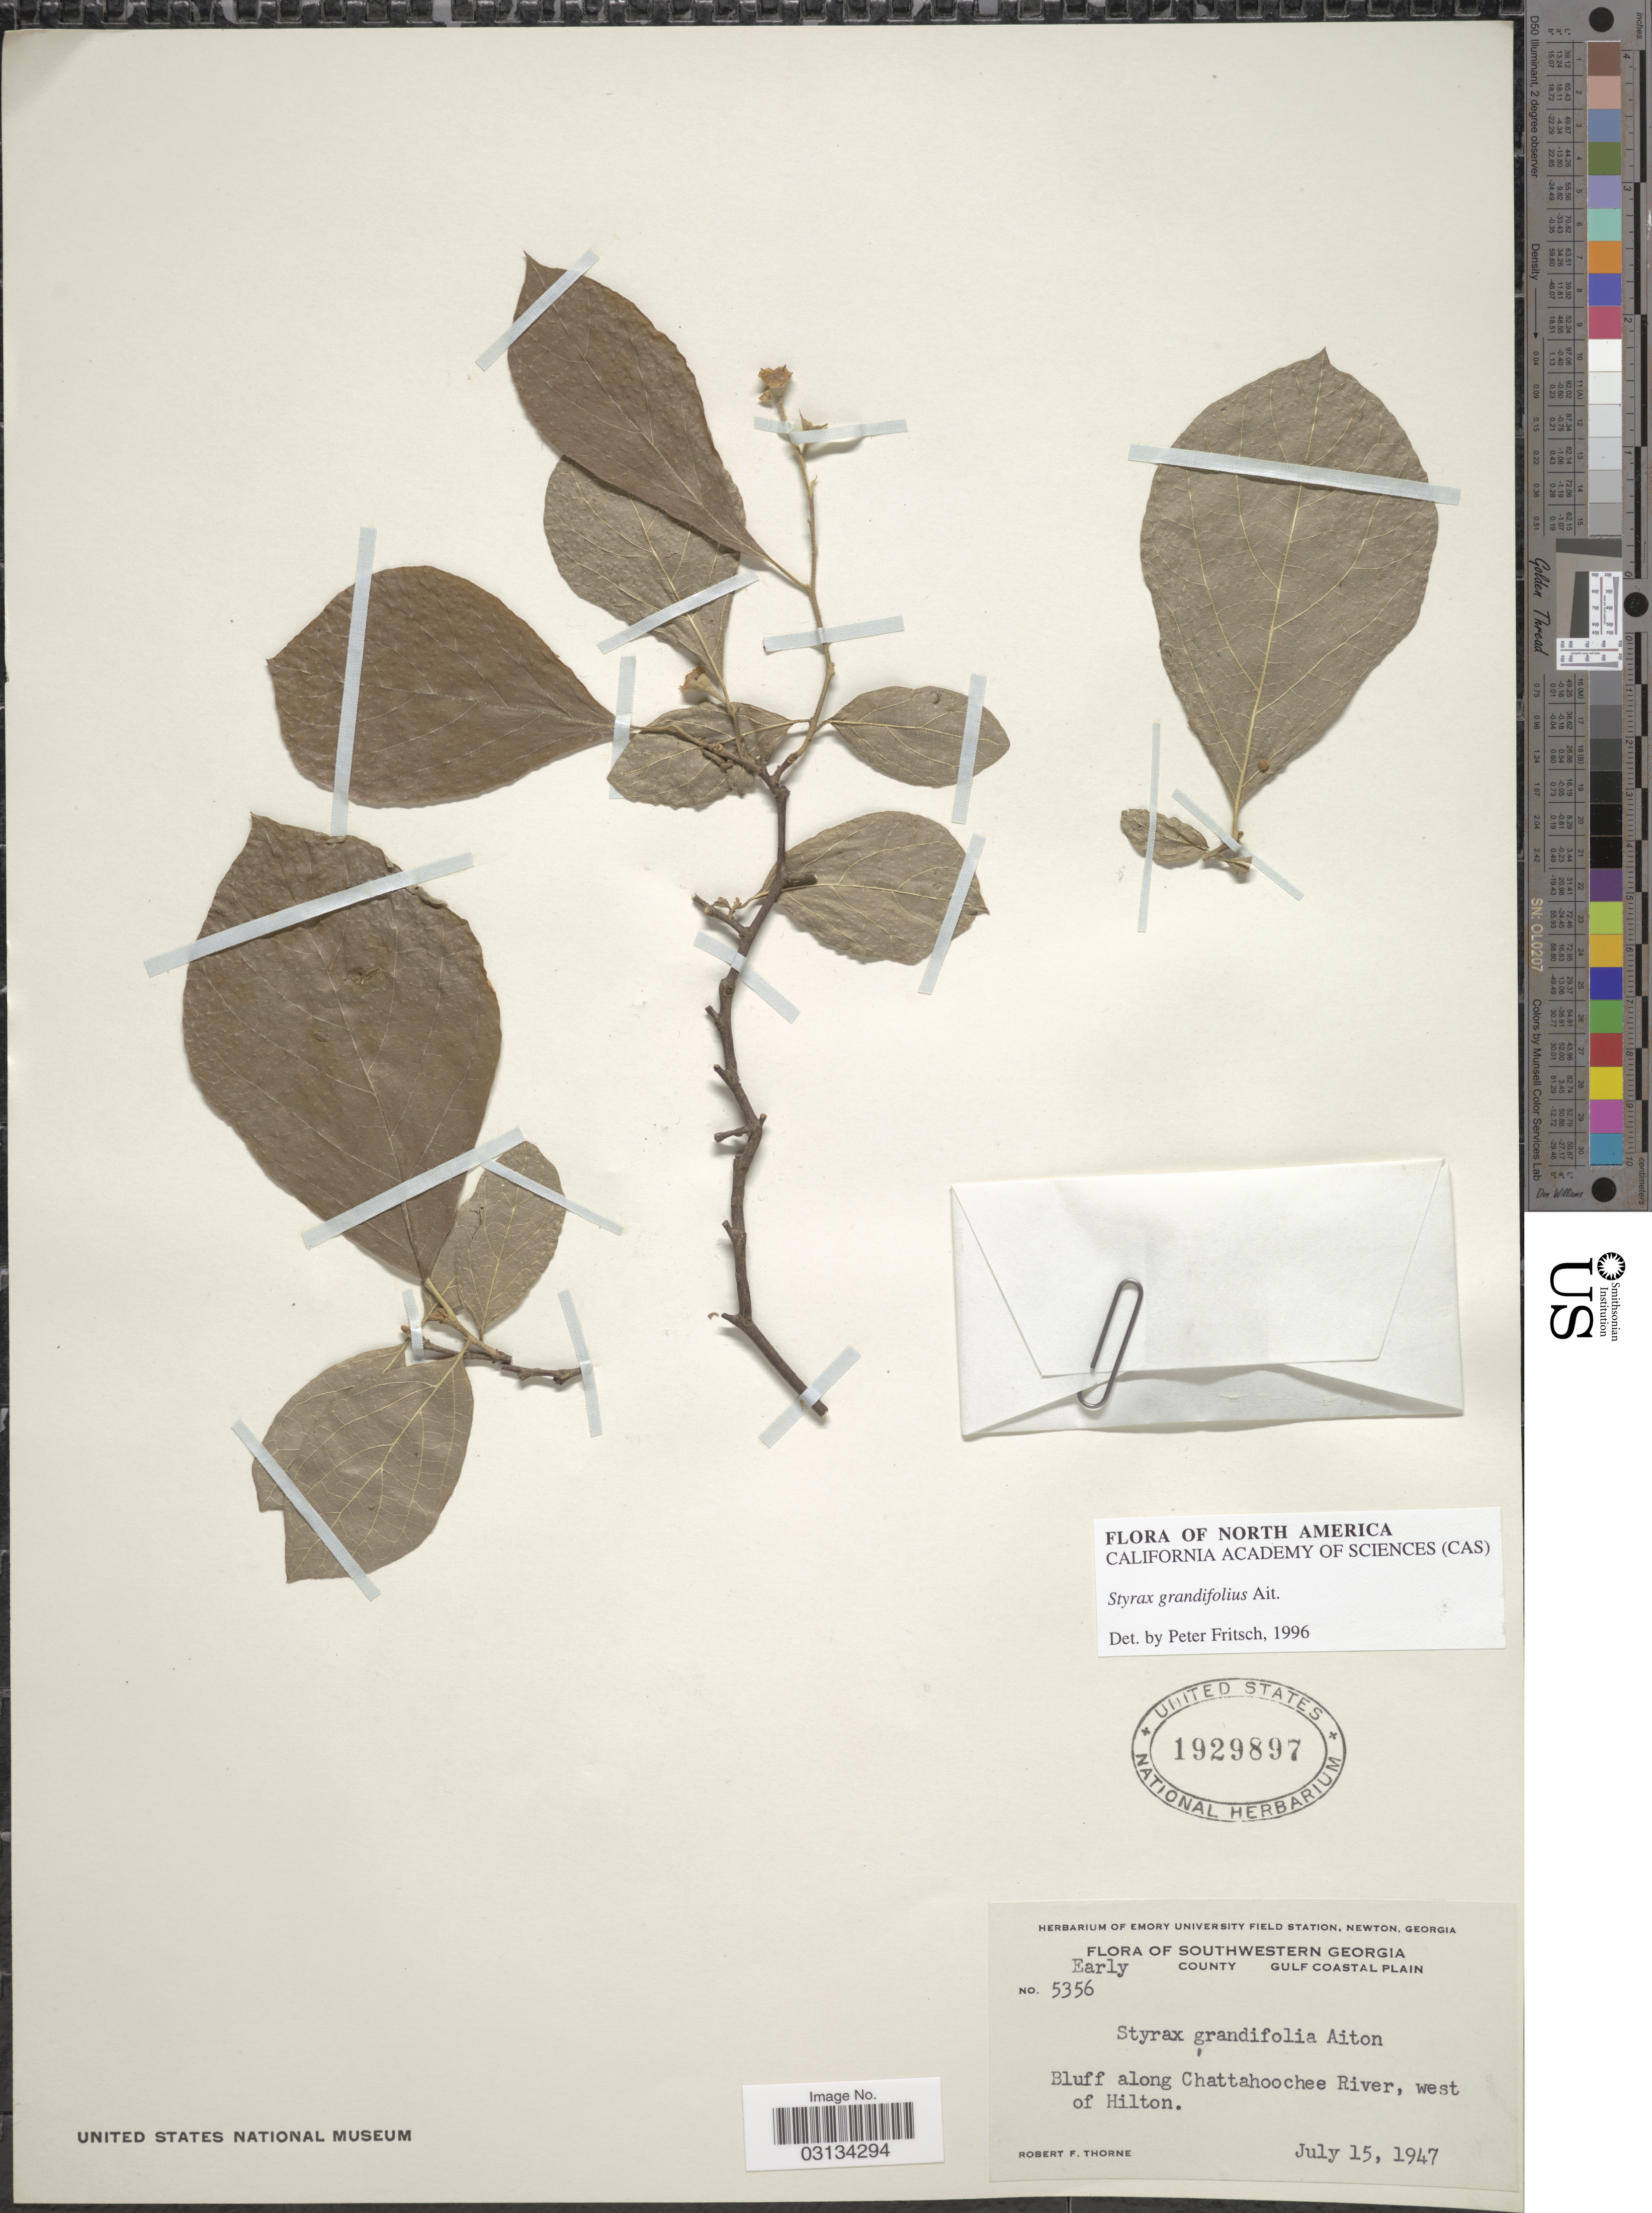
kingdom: Plantae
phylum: Tracheophyta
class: Magnoliopsida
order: Ericales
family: Styracaceae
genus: Styrax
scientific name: Styrax grandifolius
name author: Aiton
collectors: R. F. Thorne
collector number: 5356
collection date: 1947-07-15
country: United States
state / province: Georgia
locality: Southwestern Georgia. Early County. Gulf Coastal Plain. Bluff along Chattahoochee River, west of Hilton.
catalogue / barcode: US 1929897